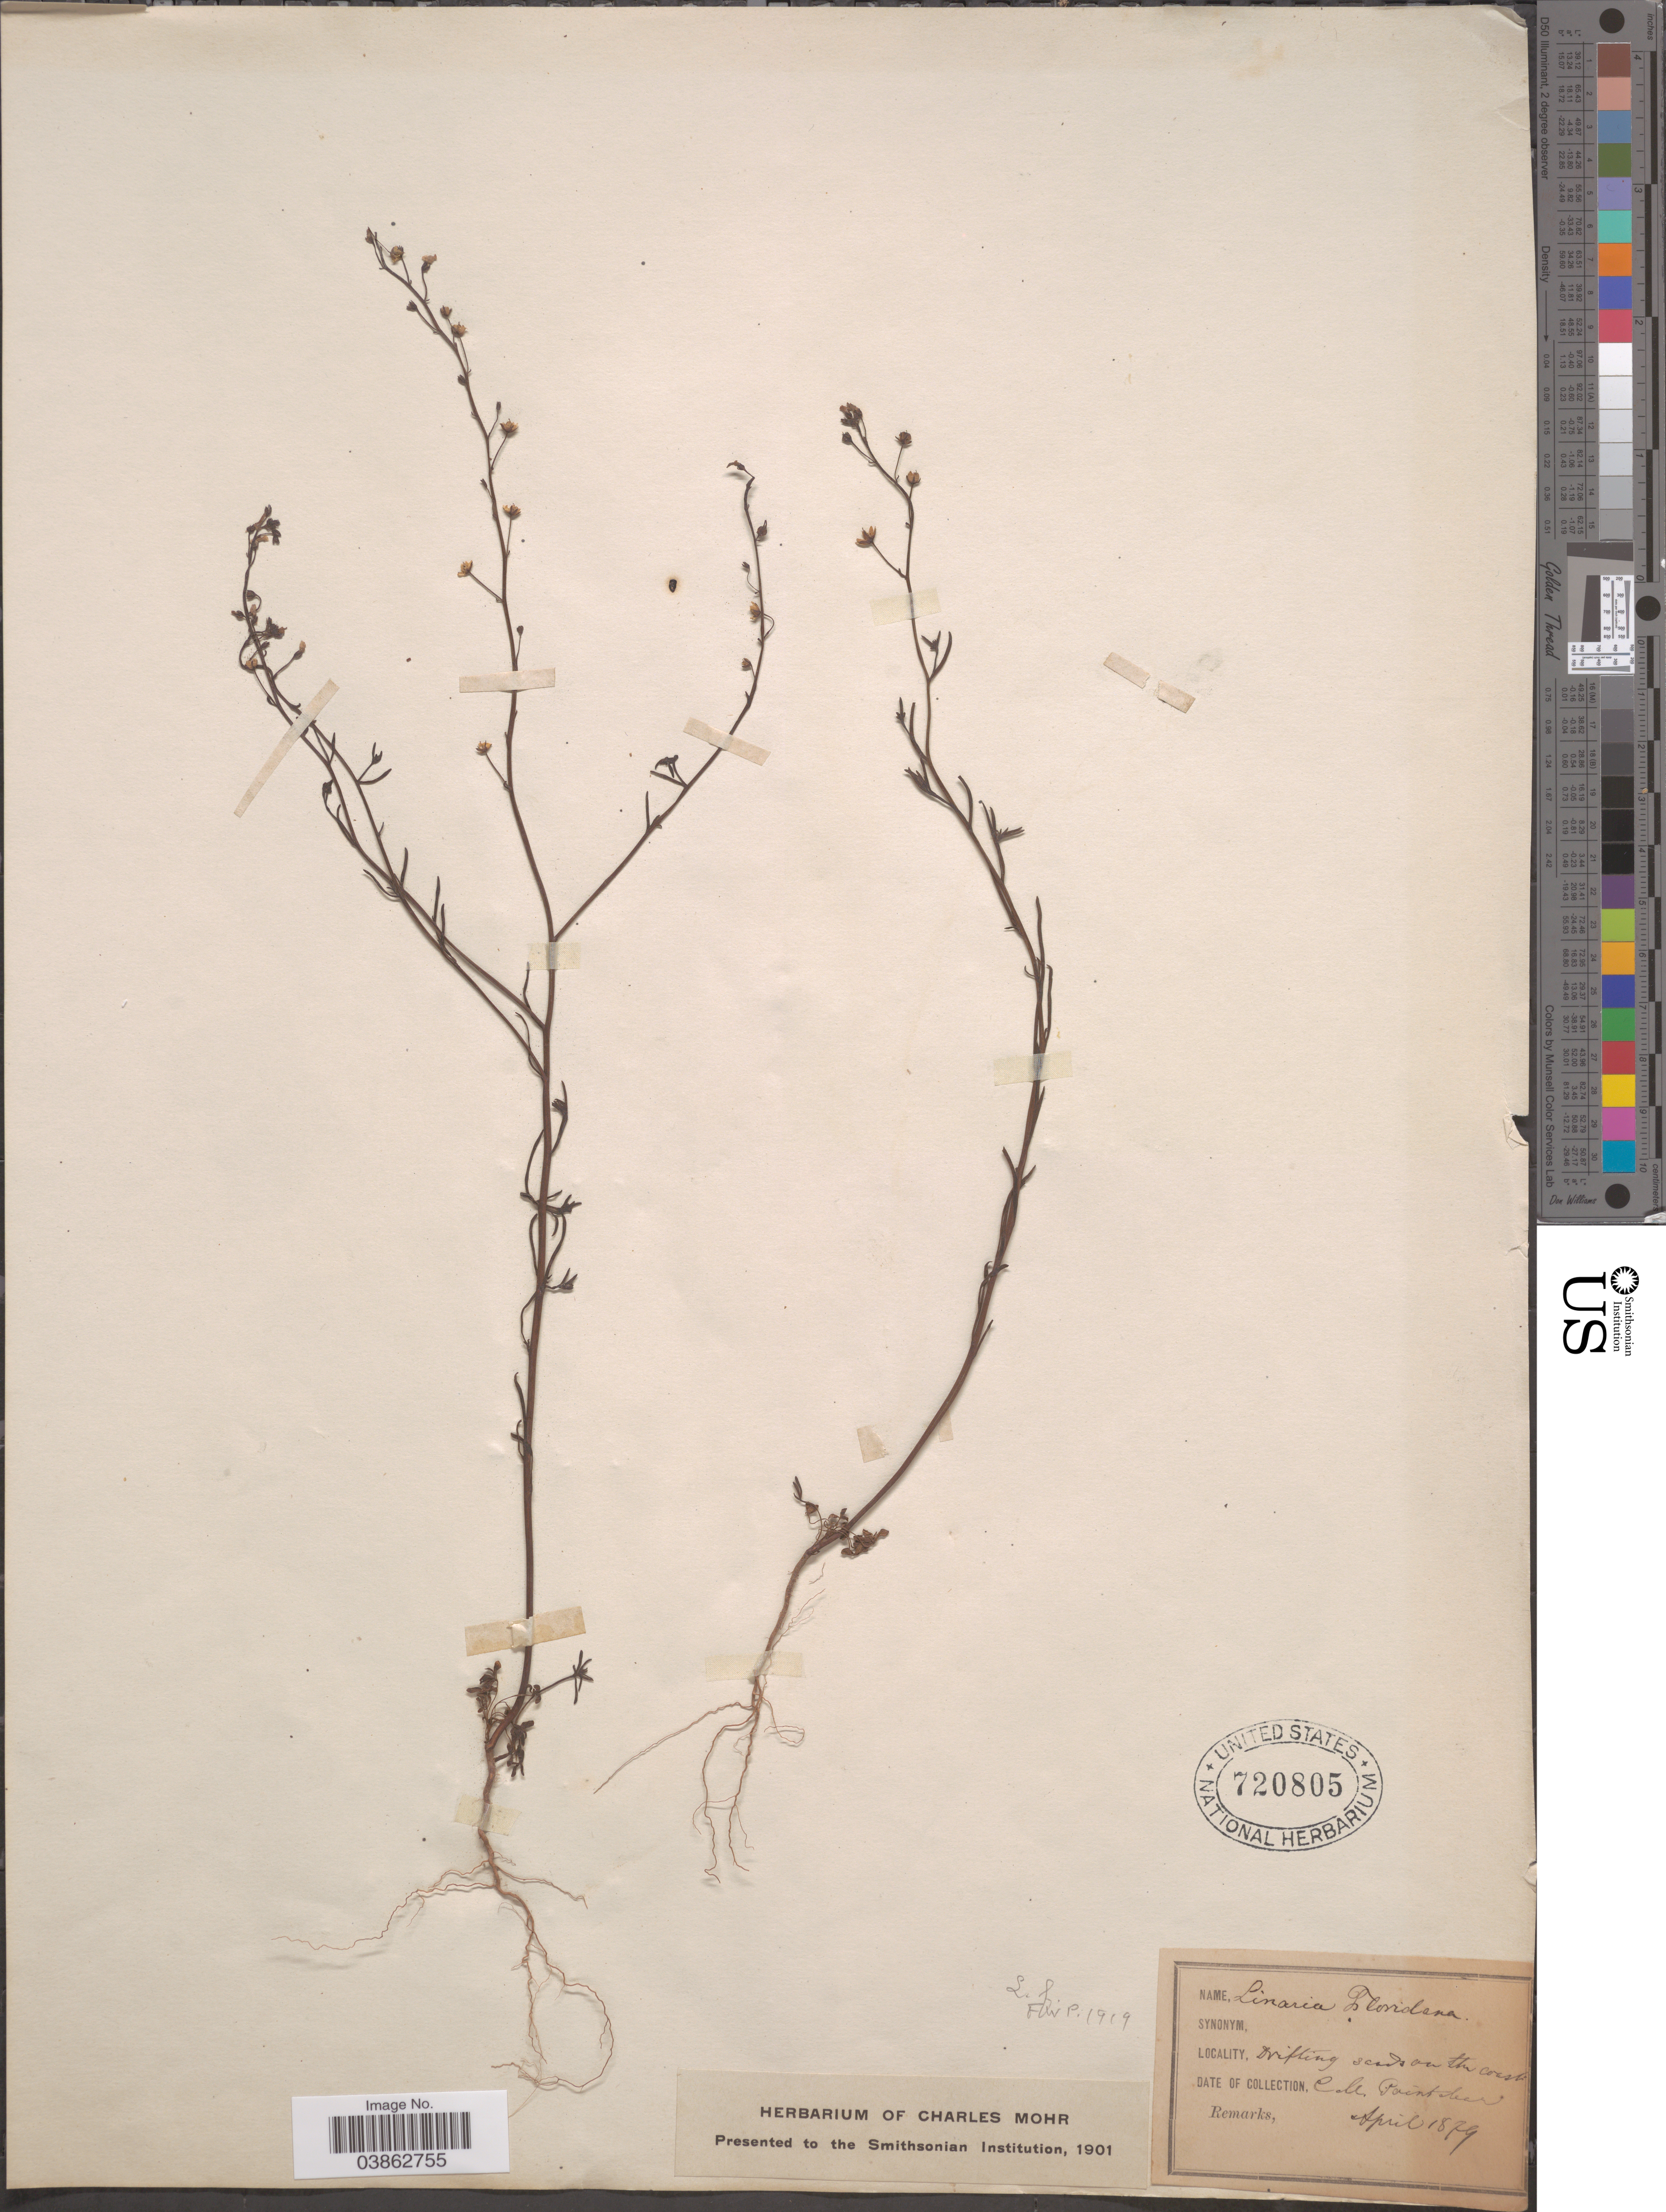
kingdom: Plantae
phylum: Tracheophyta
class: Magnoliopsida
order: Lamiales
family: Plantaginaceae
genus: Linaria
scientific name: Linaria floridana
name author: Chapm.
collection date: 1879-04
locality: CM. Point clear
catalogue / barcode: US 720805